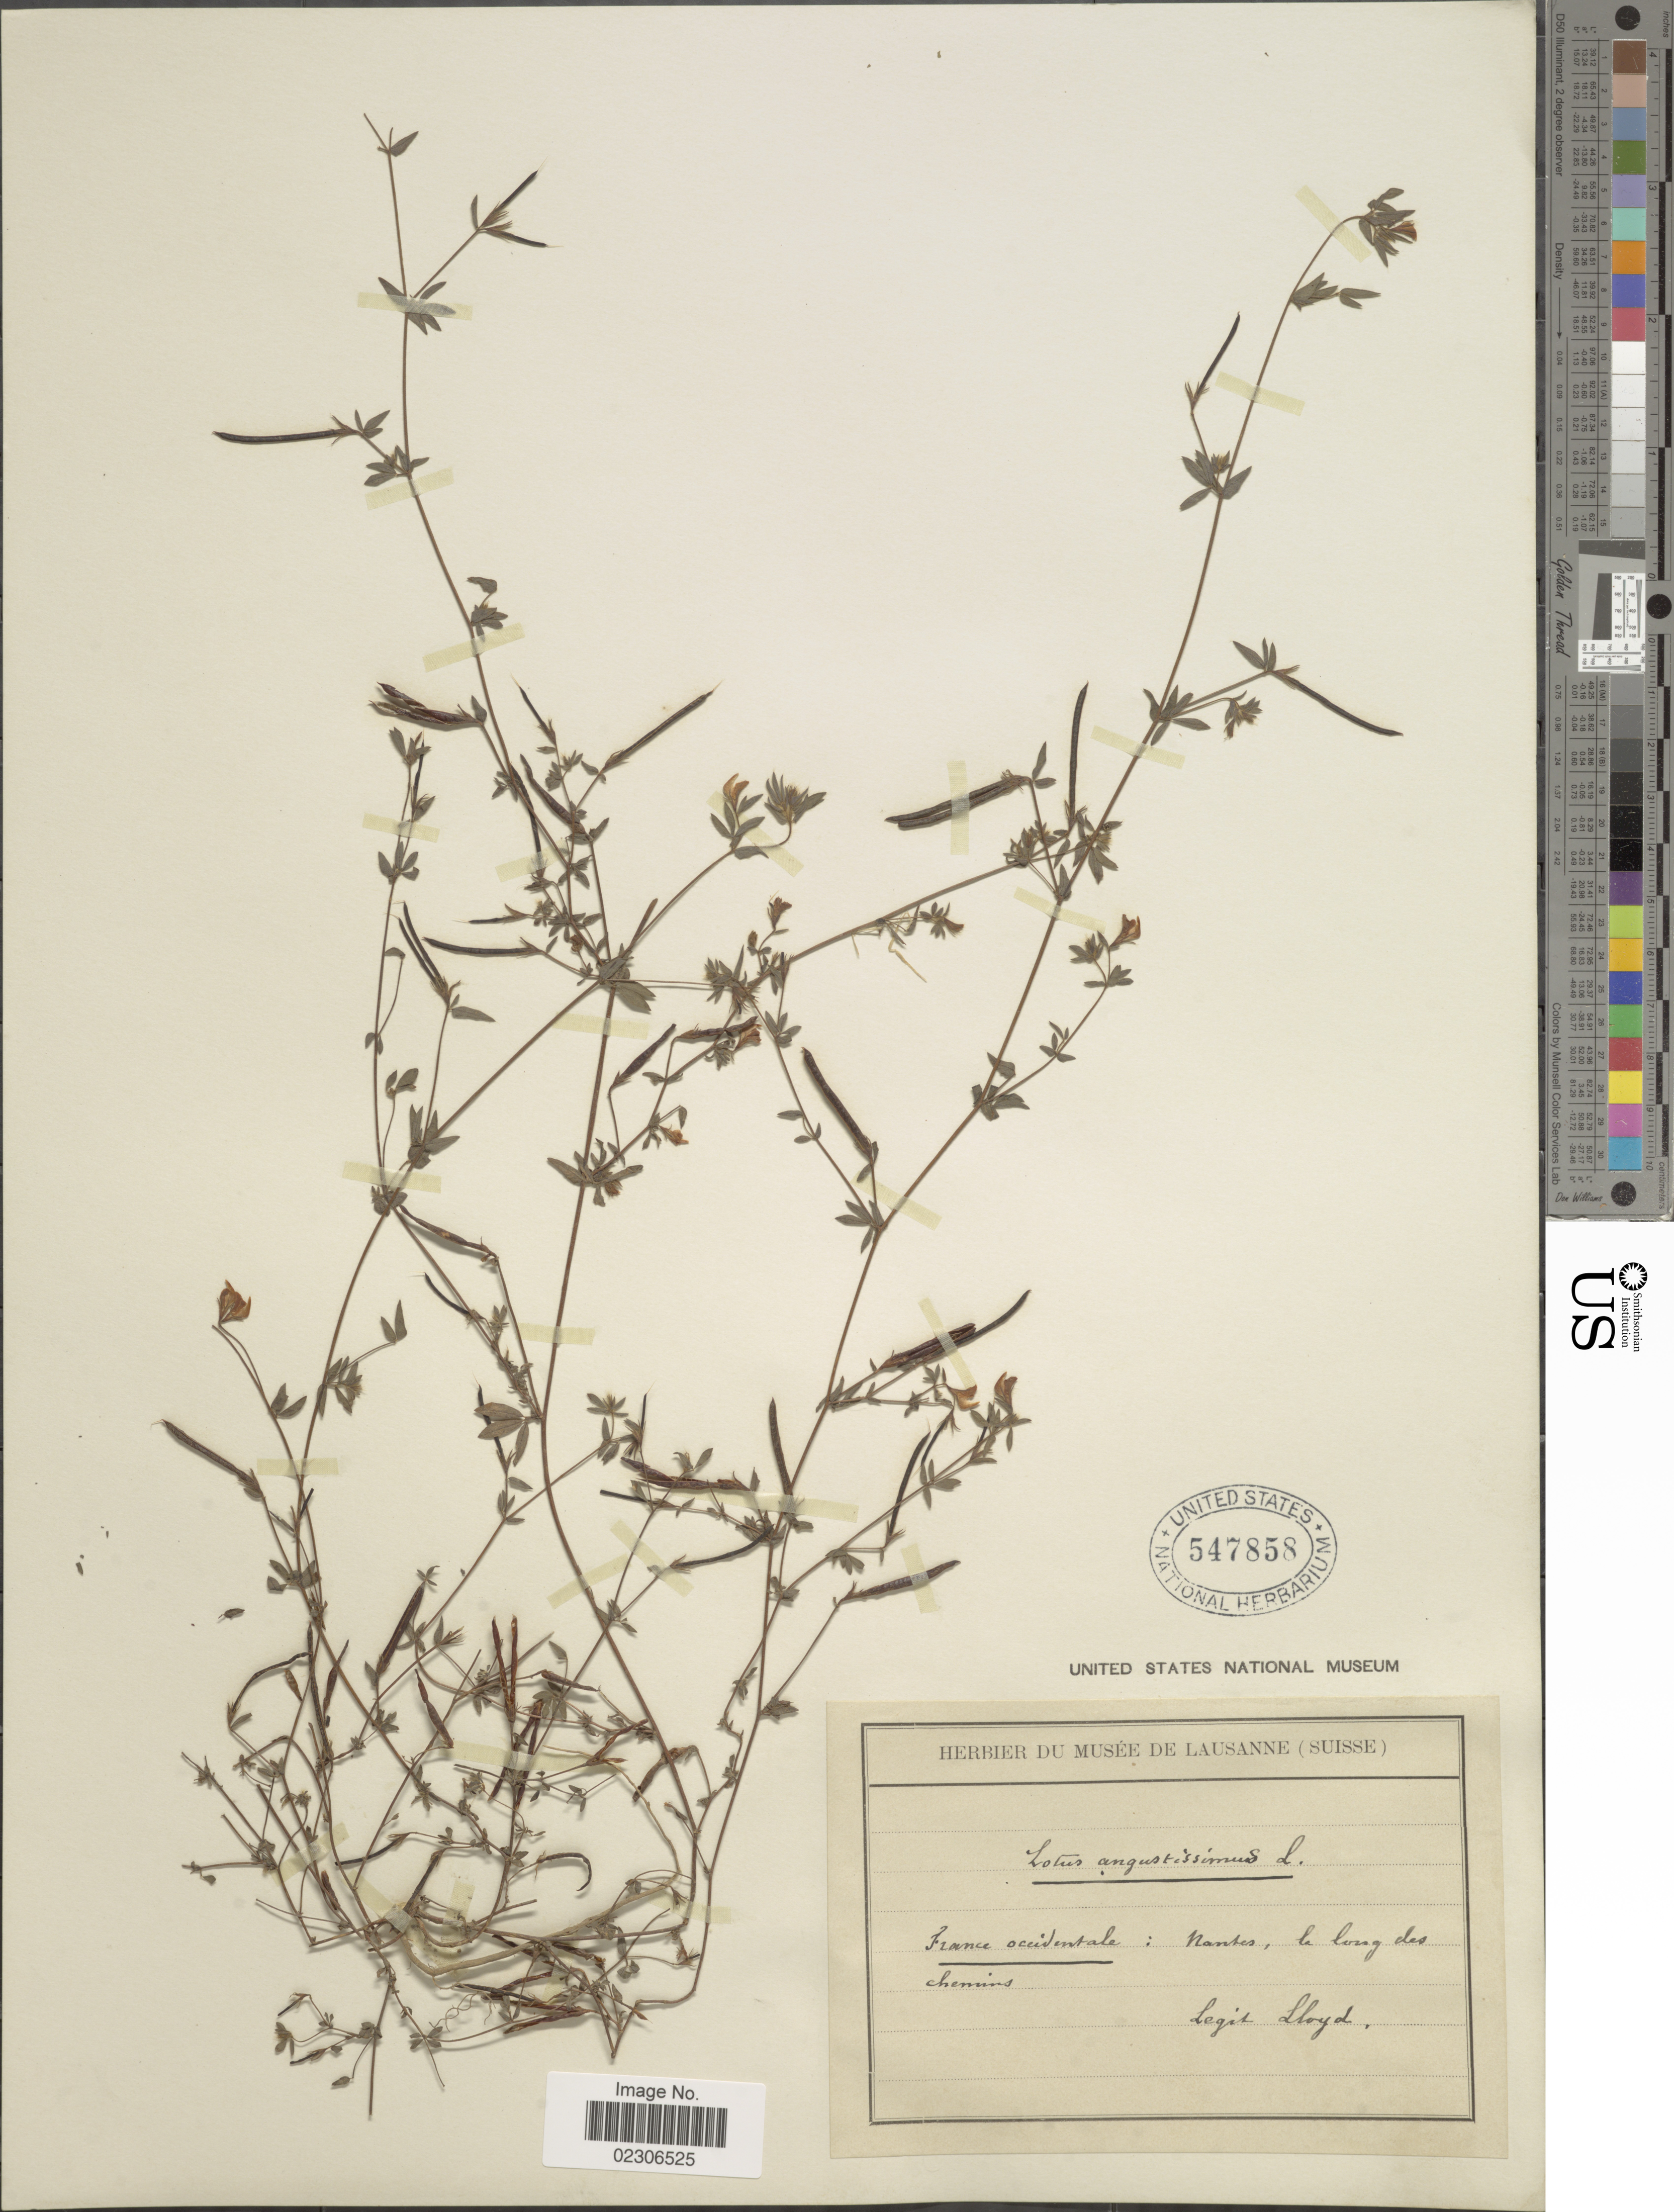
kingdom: Plantae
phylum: Tracheophyta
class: Magnoliopsida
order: Fabales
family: Fabaceae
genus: Lotus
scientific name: Lotus angustissimus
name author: L.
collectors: -- Lloyd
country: France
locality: Nantes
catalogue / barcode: US 547858